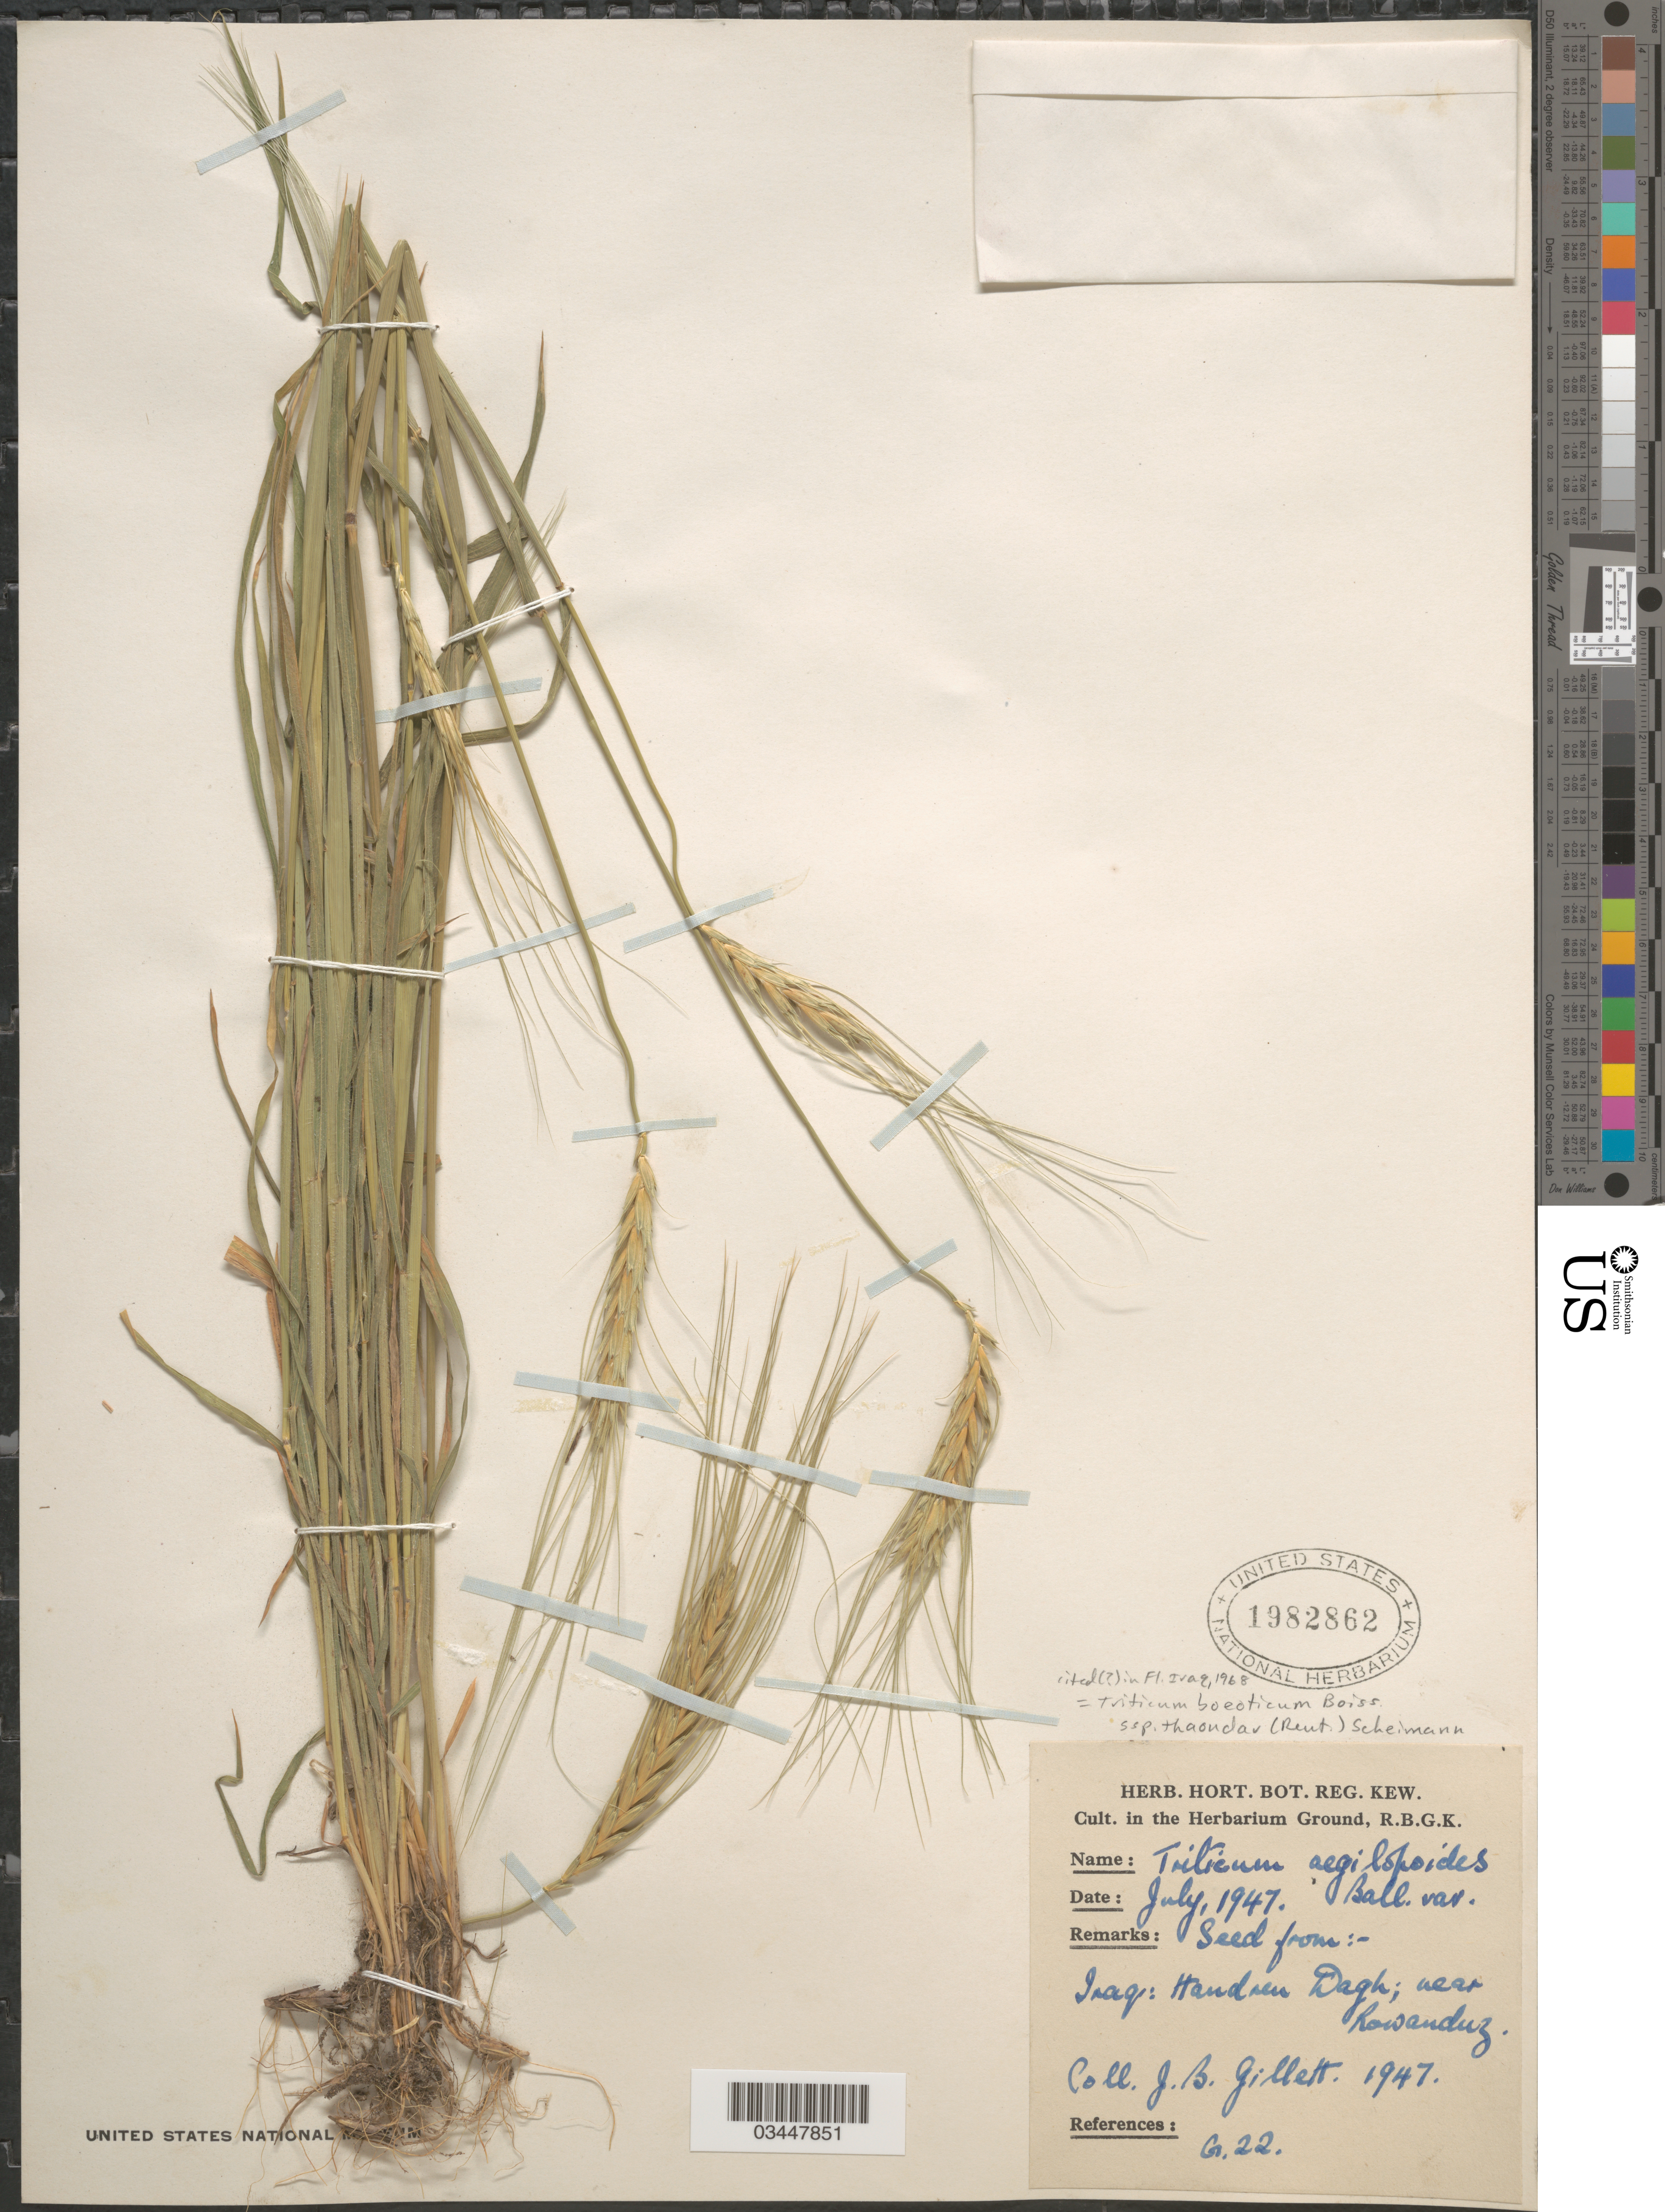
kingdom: Plantae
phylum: Tracheophyta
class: Liliopsida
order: Poales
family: Poaceae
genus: Triticum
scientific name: Triticum boeoticum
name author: Boiss.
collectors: ex herb. Hort. Reg. Kew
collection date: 1947-07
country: United Kingdom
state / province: England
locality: Cult. in the Herbarium Ground, R.B.G.K.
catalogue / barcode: US 1982862